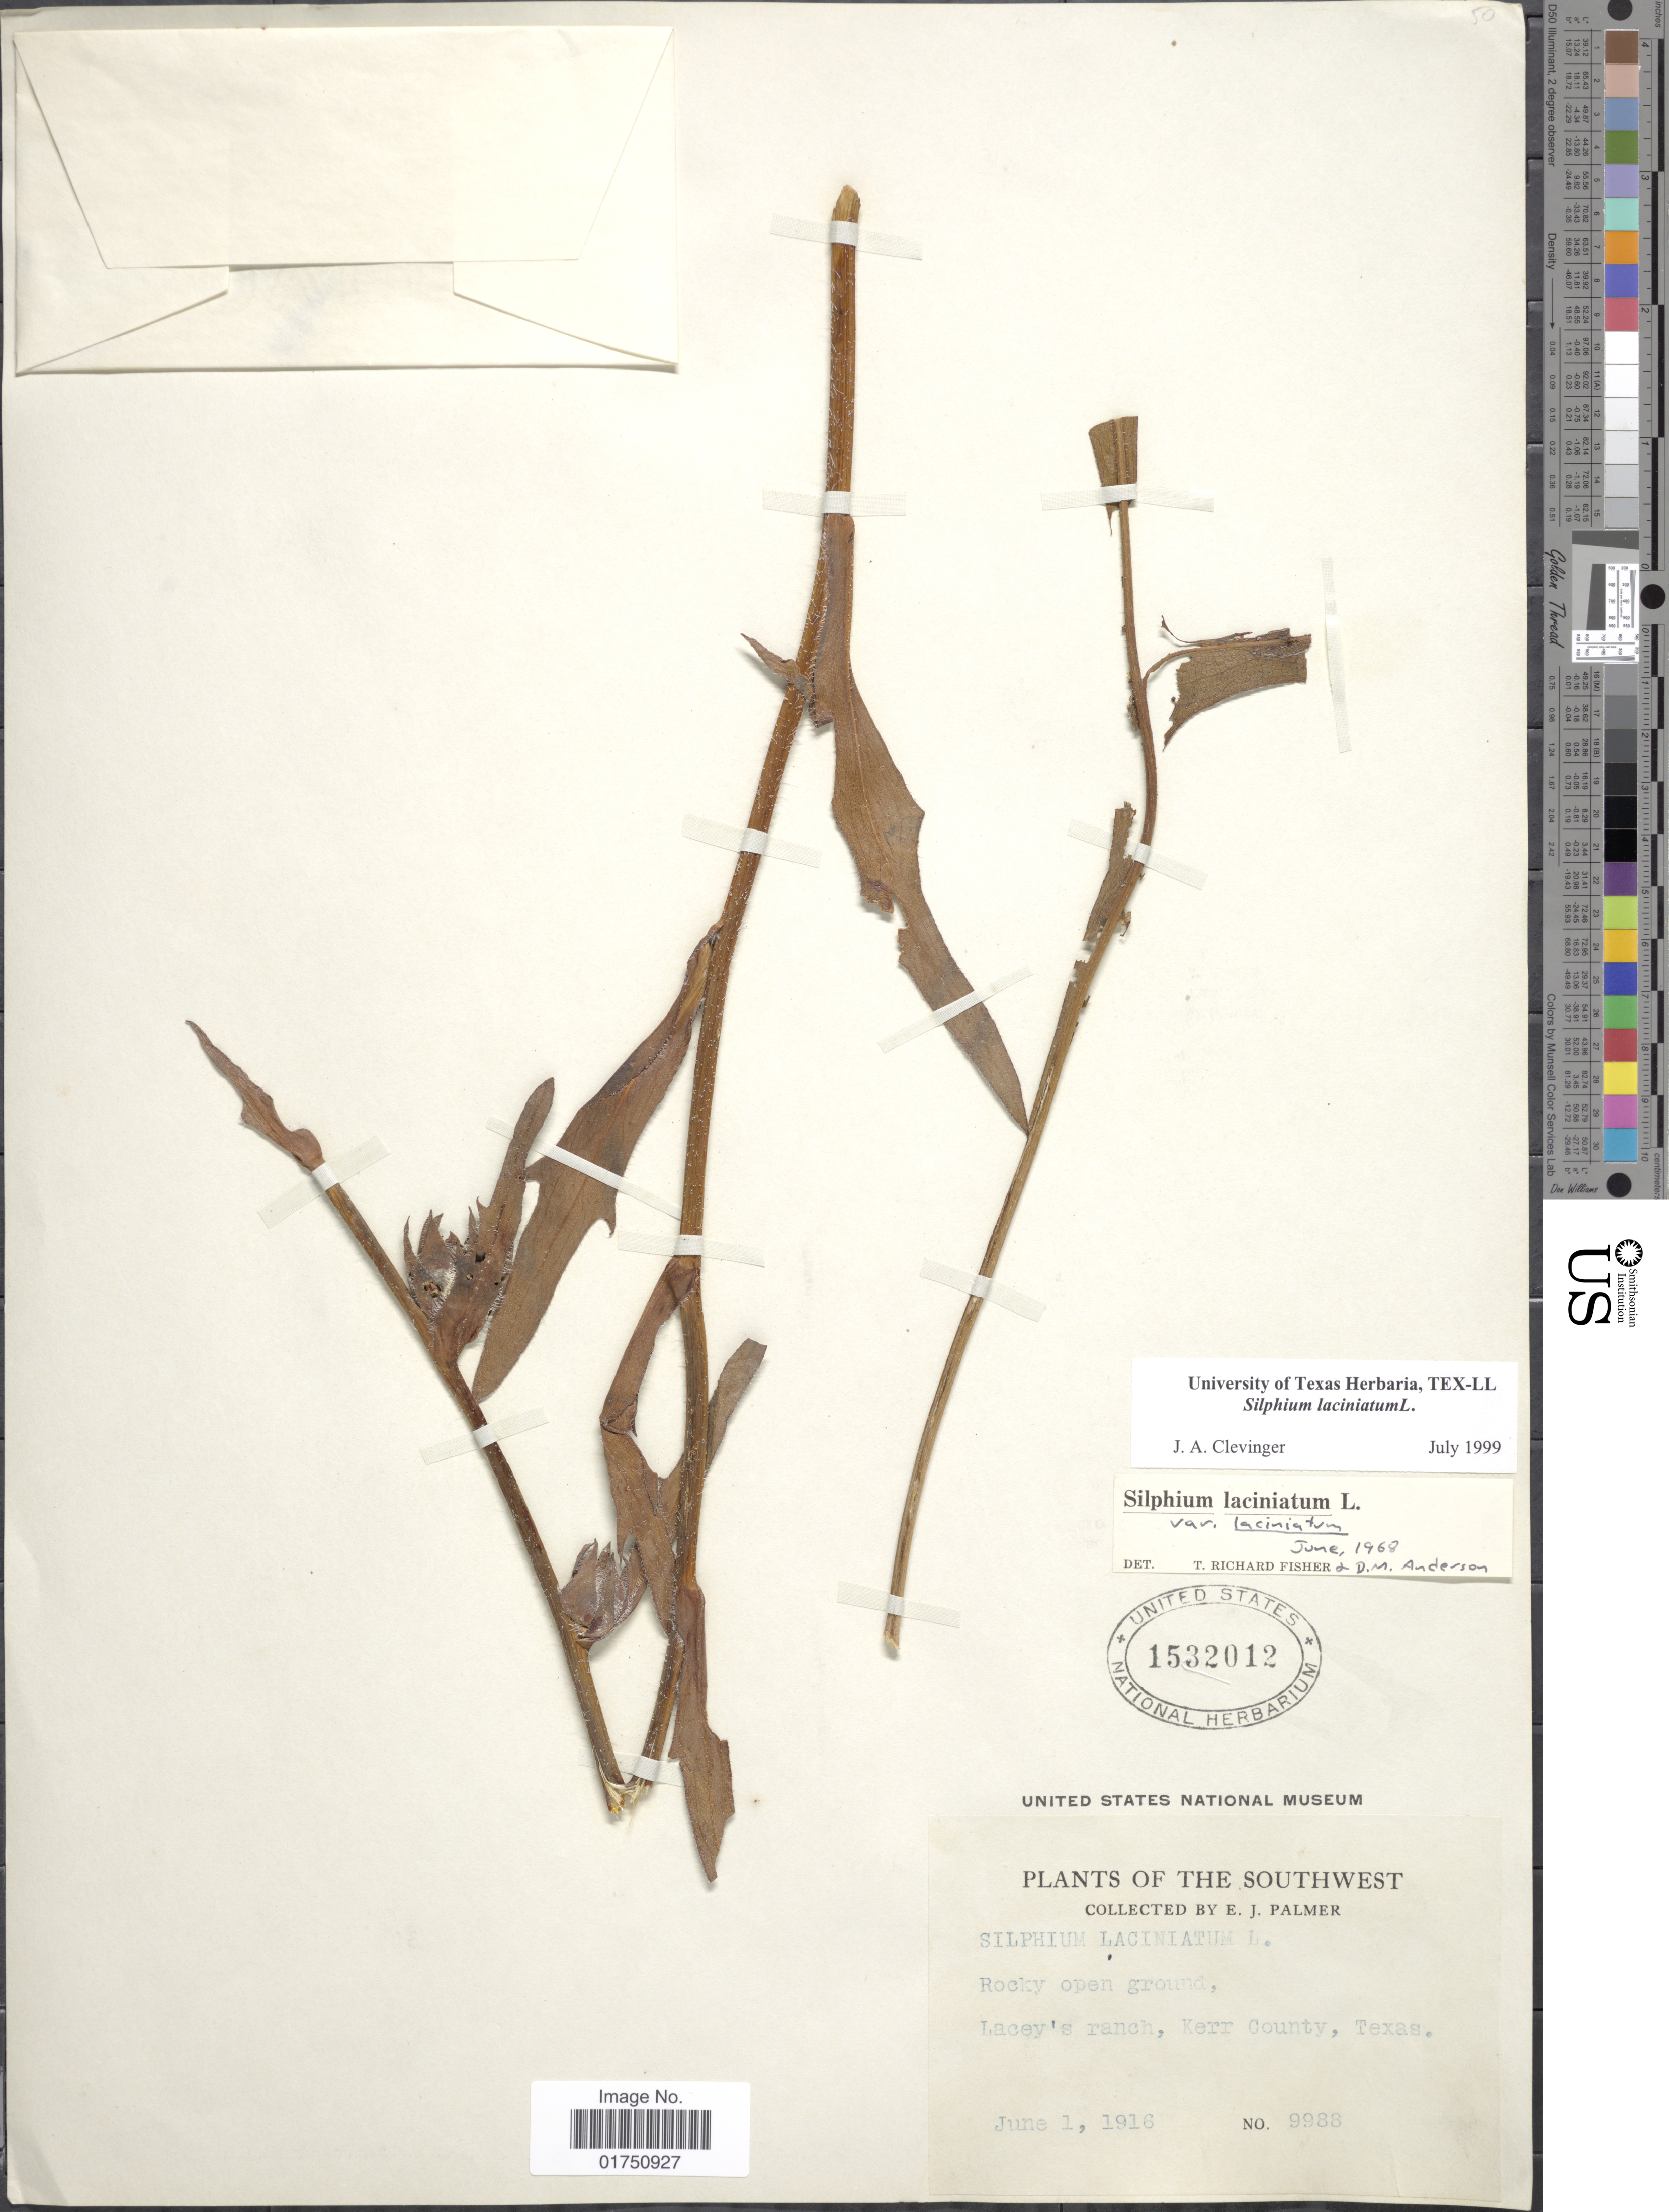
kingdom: Plantae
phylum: Tracheophyta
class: Magnoliopsida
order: Asterales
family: Asteraceae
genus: Silphium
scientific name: Silphium laciniatum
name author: L.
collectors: E. J. Palmer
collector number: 9988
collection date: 1916-06-01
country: United States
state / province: Texas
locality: Southwest. Rocky open ground, Lacey's ranch, Kerr County, Texas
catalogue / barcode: US 1532012